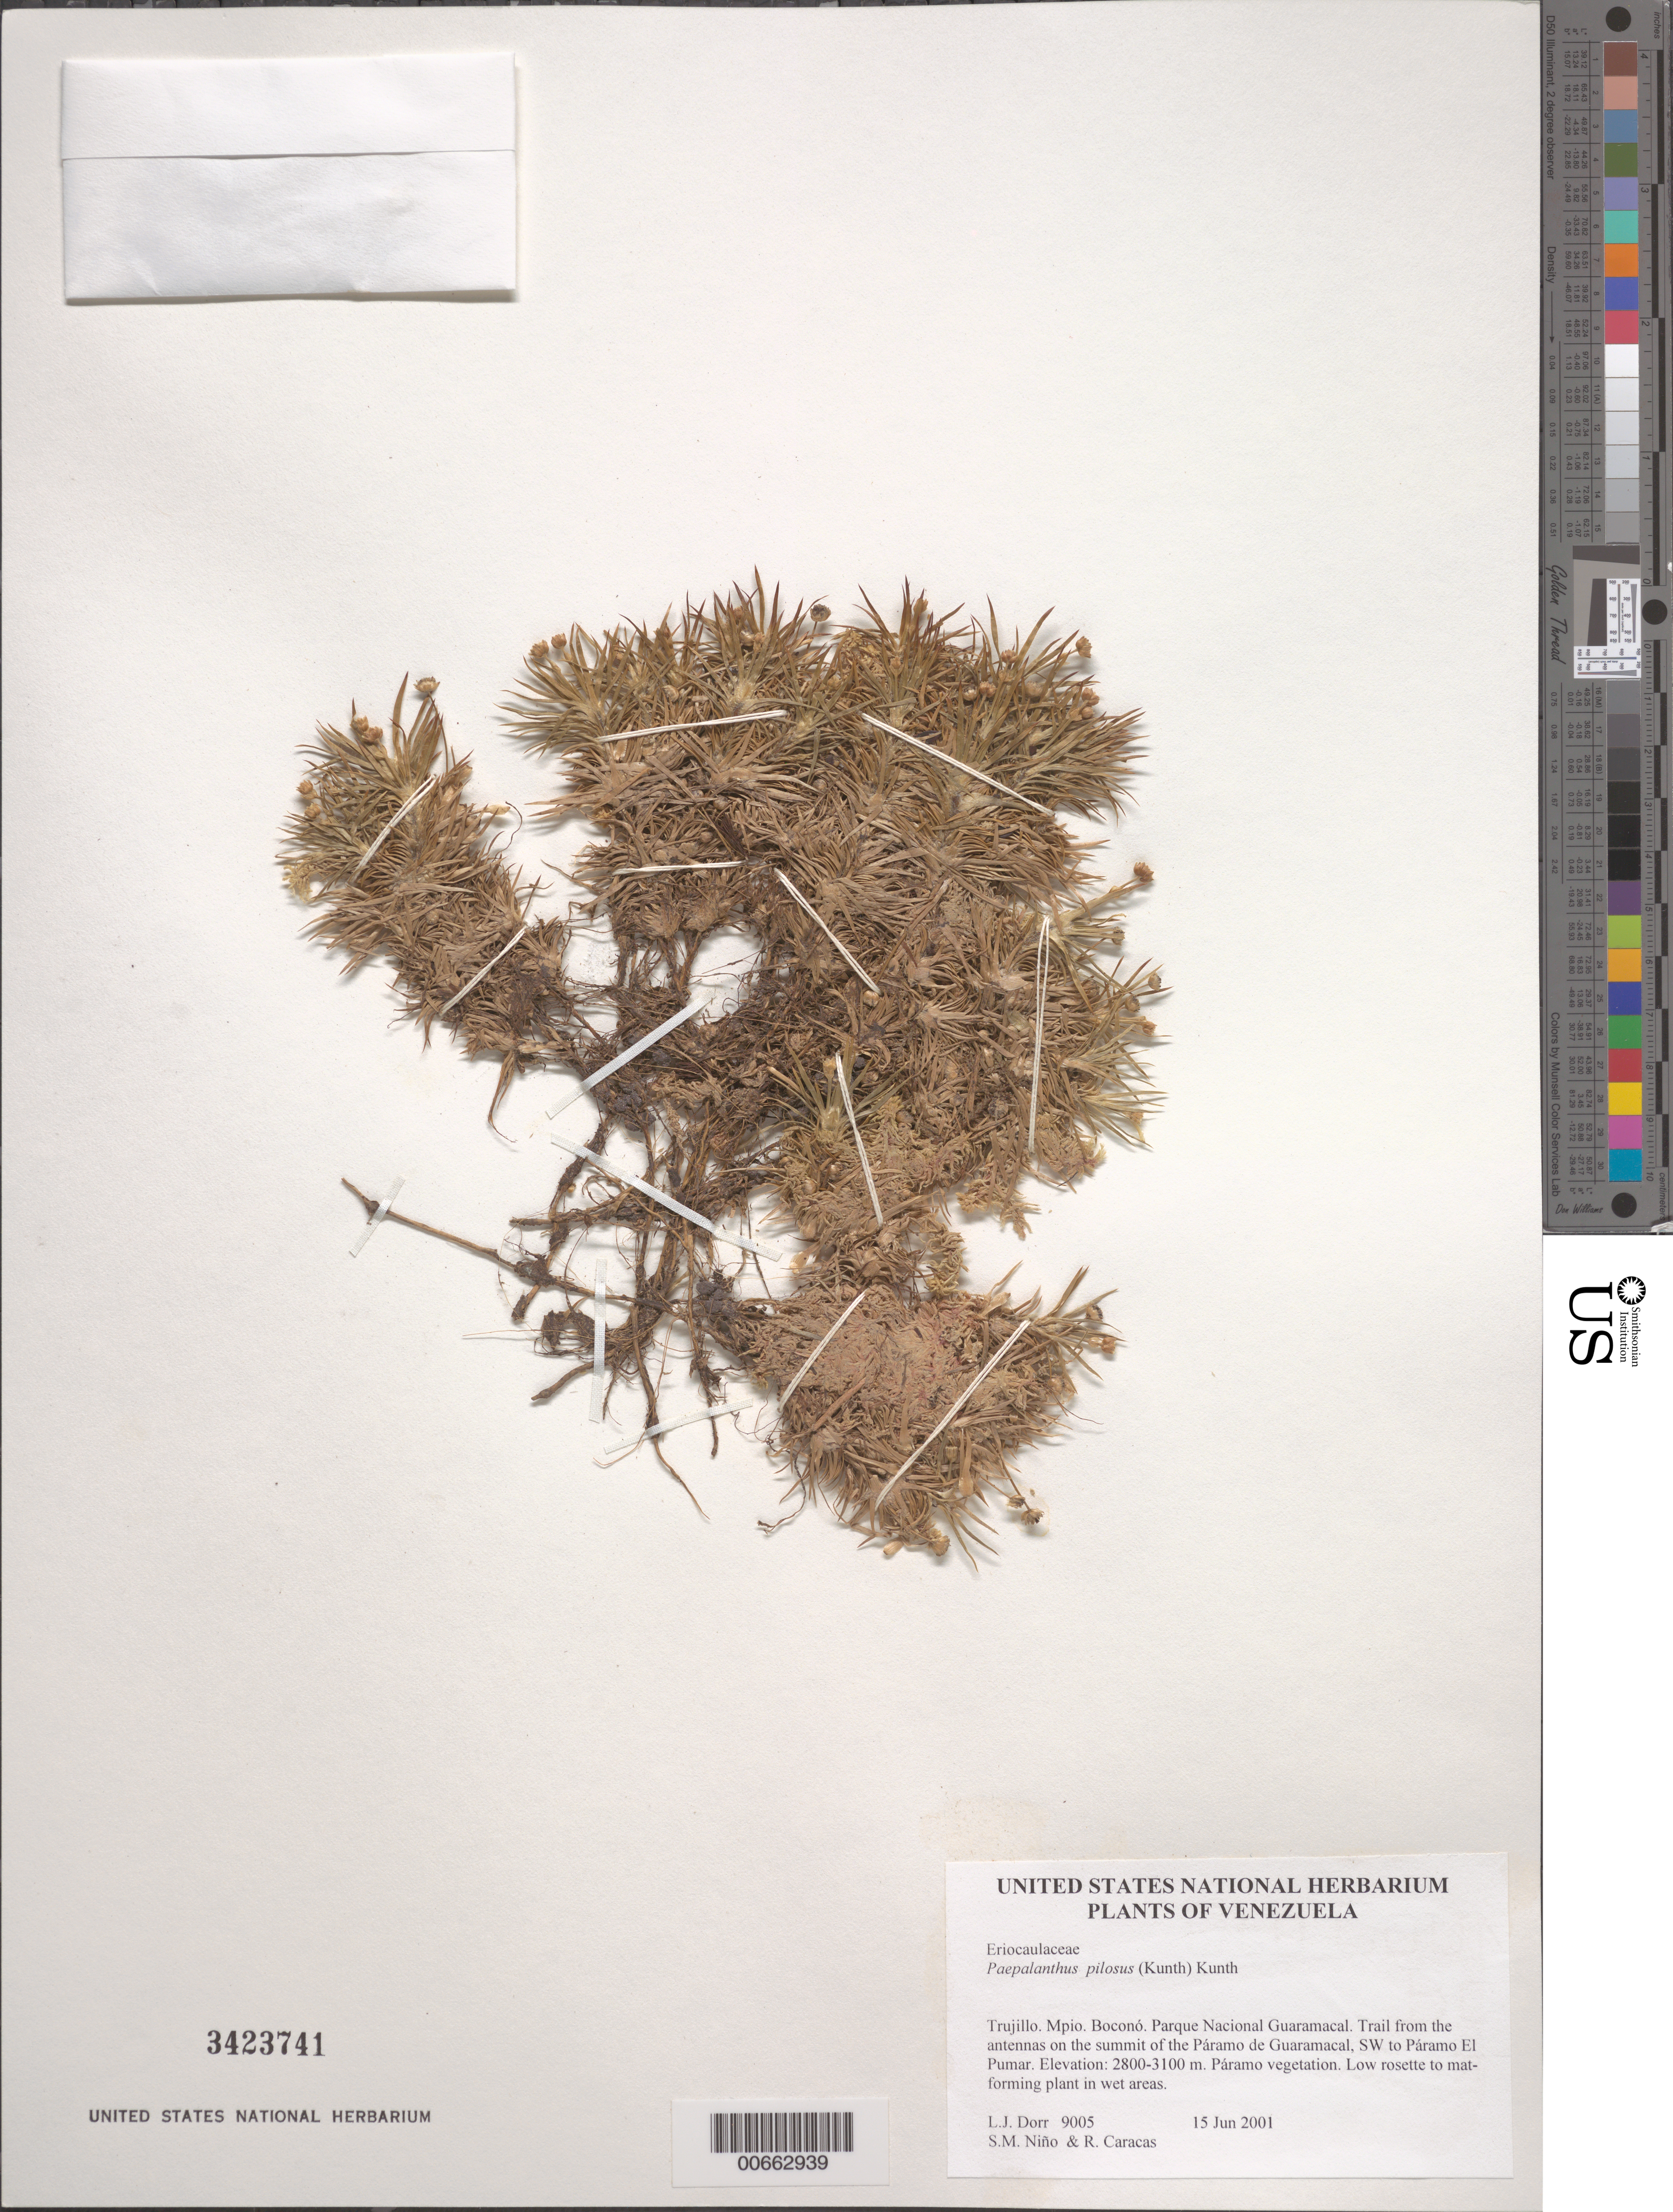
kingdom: Plantae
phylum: Tracheophyta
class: Liliopsida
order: Poales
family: Eriocaulaceae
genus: Paepalanthus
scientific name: Paepalanthus pilosus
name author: (Kunth) Kunth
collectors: L. J. Dorr, S. M. Niño & R. Caracas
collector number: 9005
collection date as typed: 15 Jun 2001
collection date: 2001-06-15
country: Venezuela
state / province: Trujillo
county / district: Boconó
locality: Parque Nacional Guaramacal. Trail from the antennas on the summit of the Páramo de Guaramacal, SW to Páramo El Pumar.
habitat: Páramo vegetation.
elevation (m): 2800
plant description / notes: F, PORT, US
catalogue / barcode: US 3423741